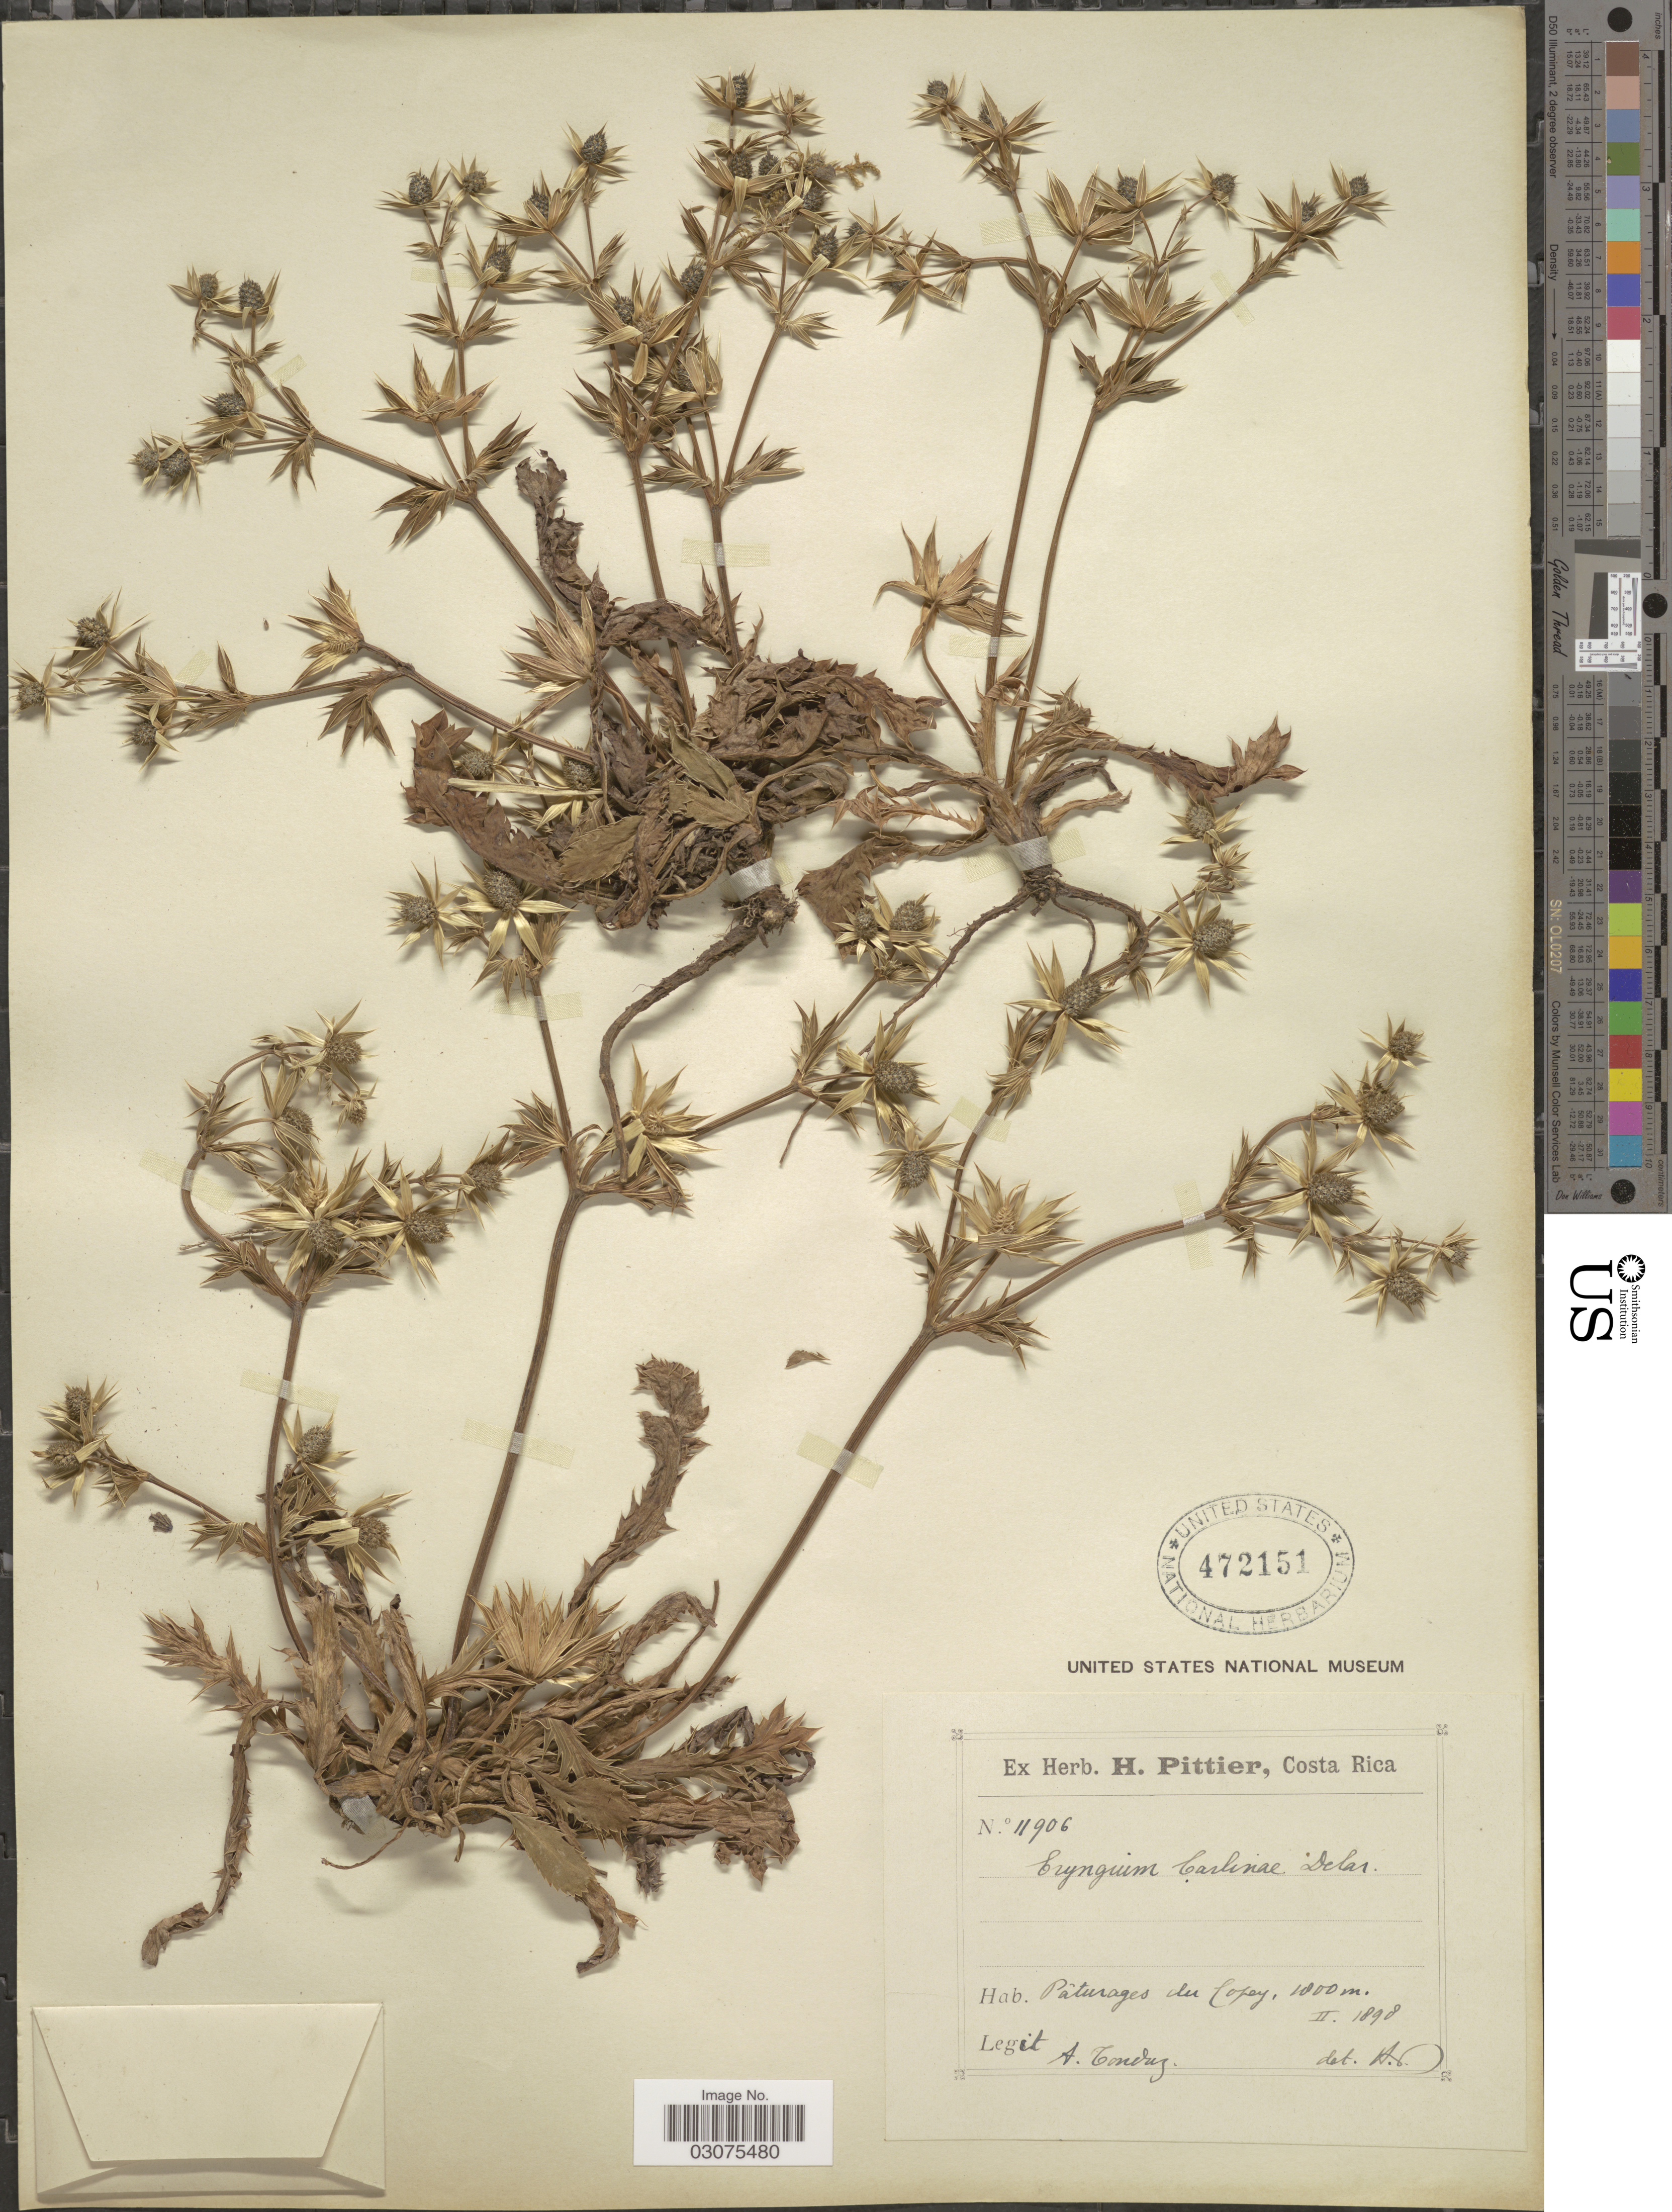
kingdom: Plantae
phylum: Tracheophyta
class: Magnoliopsida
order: Apiales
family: Apiaceae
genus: Eryngium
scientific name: Eryngium carlinae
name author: F. Delaroche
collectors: A. Tonduz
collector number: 11906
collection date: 1898-02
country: Costa Rica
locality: Pâturages du Copey.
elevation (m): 1800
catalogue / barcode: US 472151